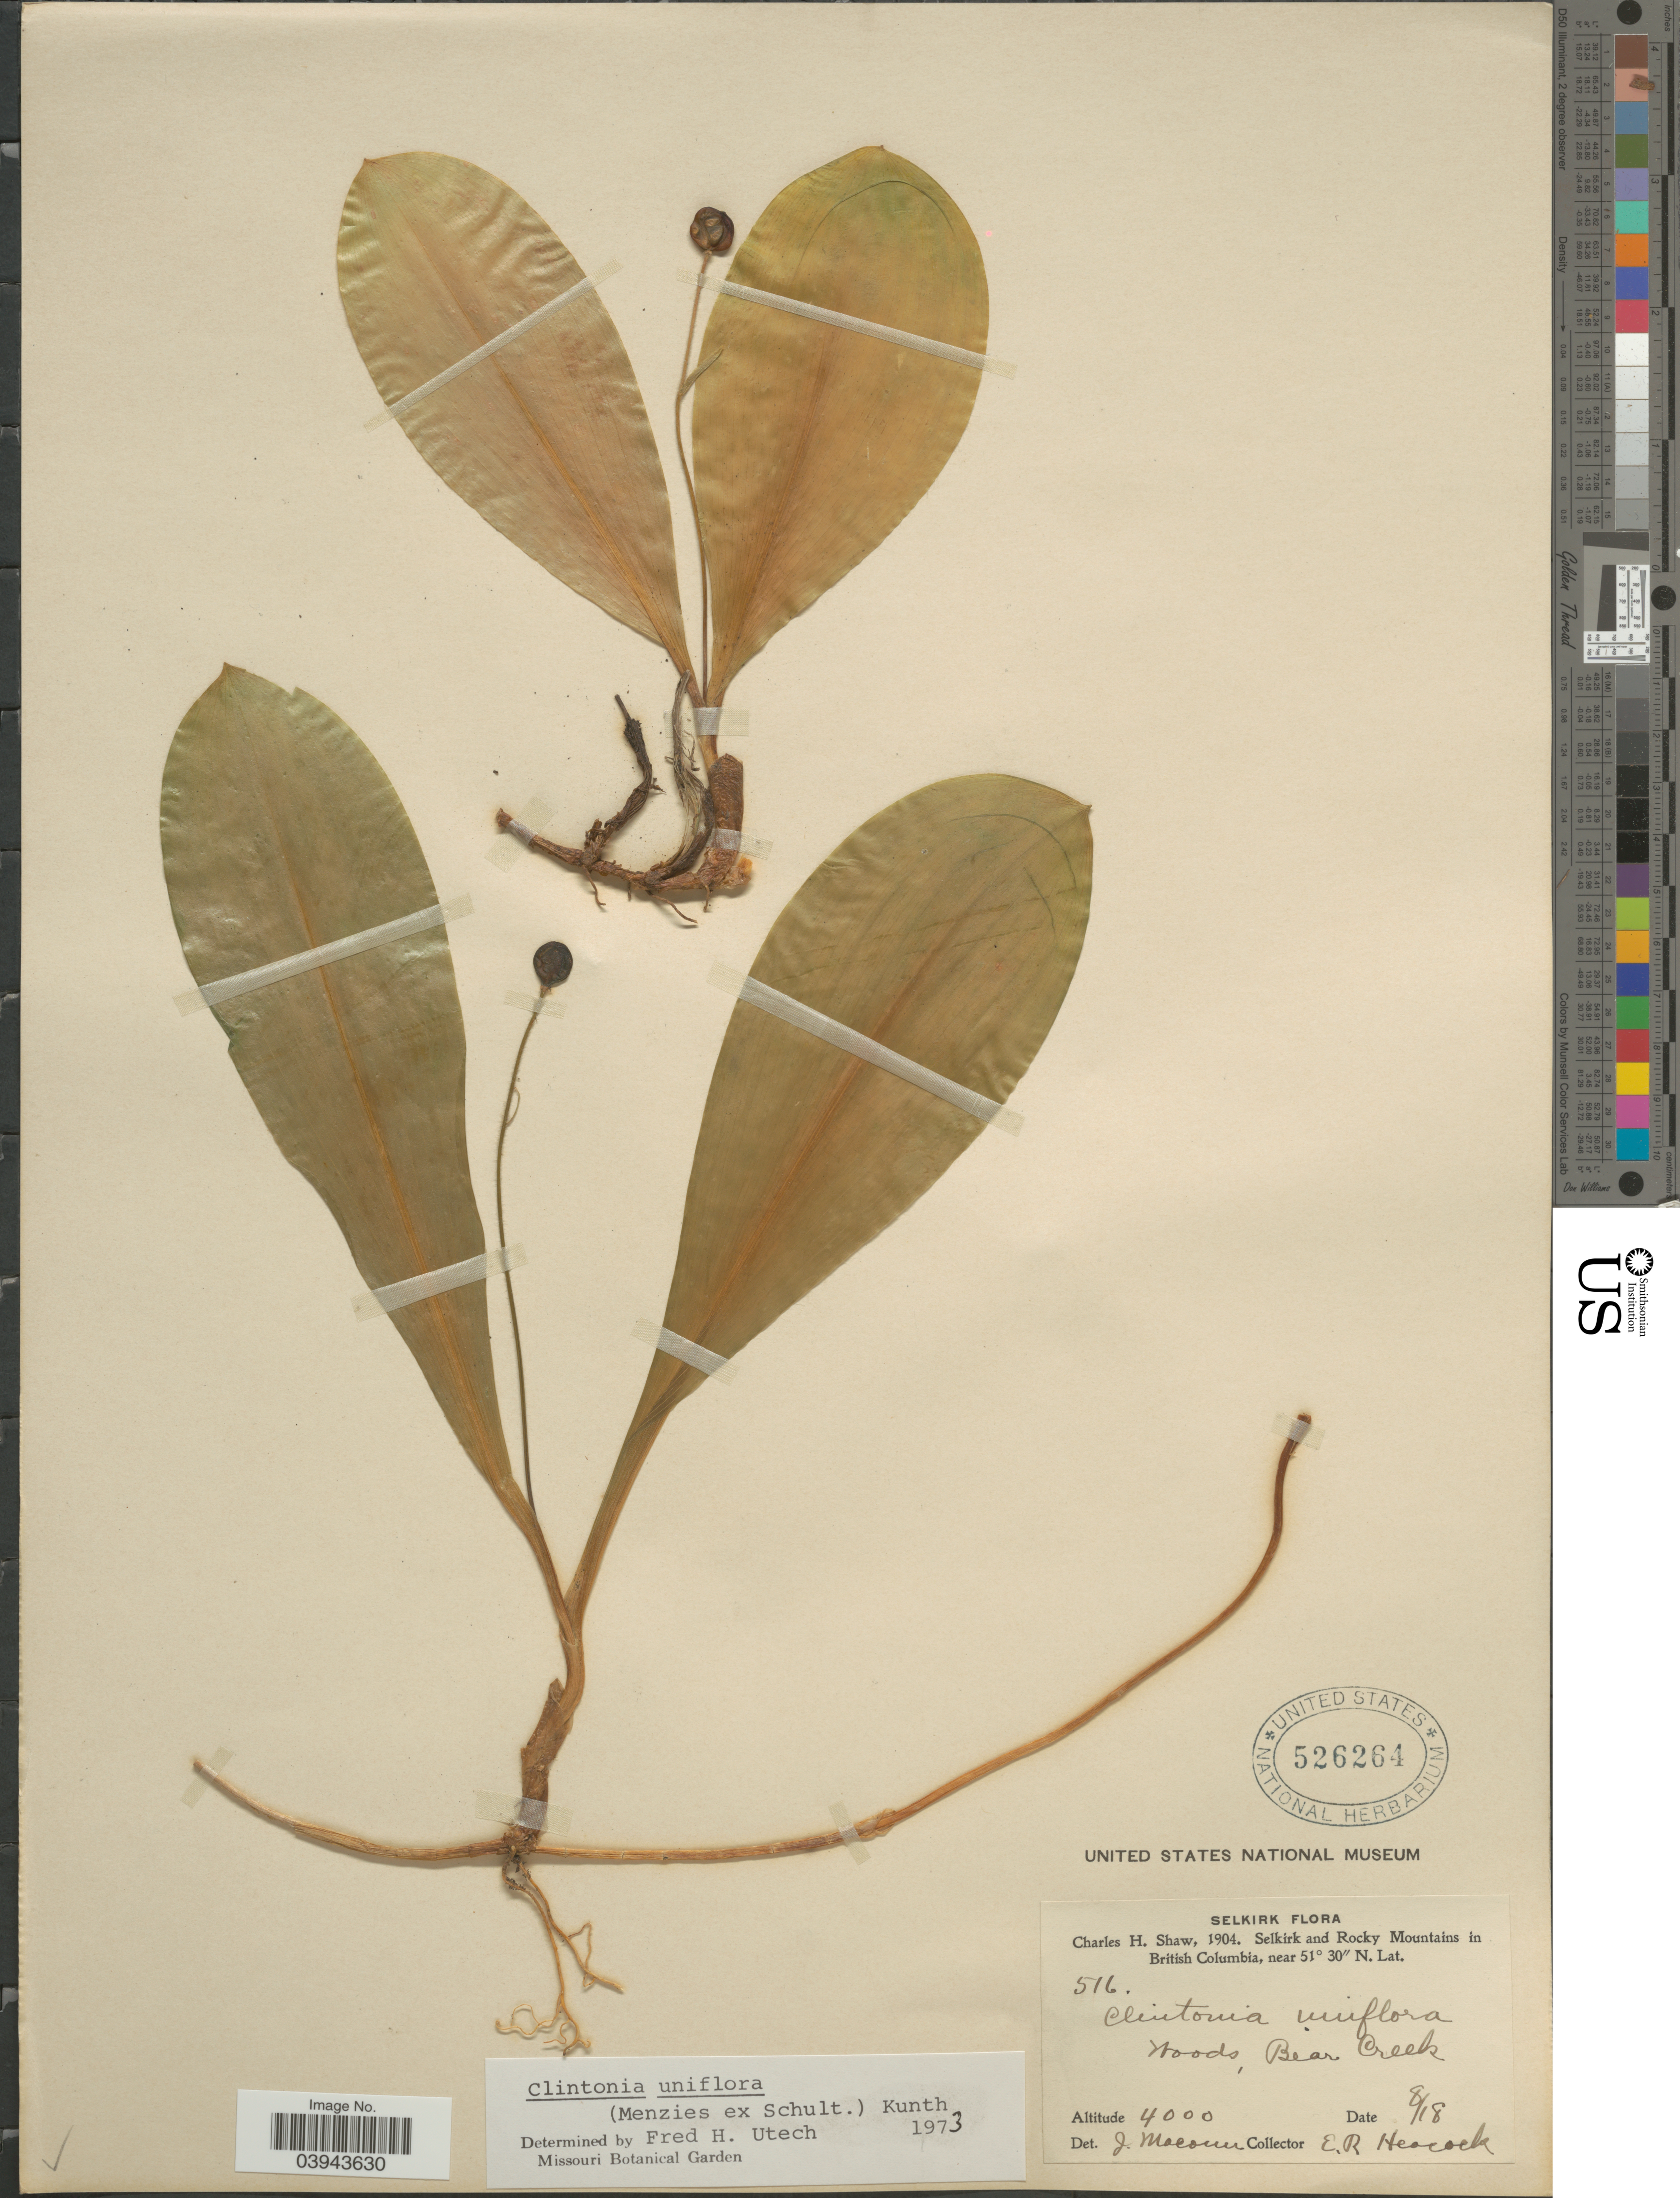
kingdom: Plantae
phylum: Tracheophyta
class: Liliopsida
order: Liliales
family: Liliaceae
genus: Clintonia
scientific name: Clintonia uniflora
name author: Kunth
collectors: E. Heacock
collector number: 516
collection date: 1904-08-18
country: Canada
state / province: British Columbia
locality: Selkirk. Selkirk and Rocky Mountains. Woods, Bear Creek.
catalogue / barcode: US 526264